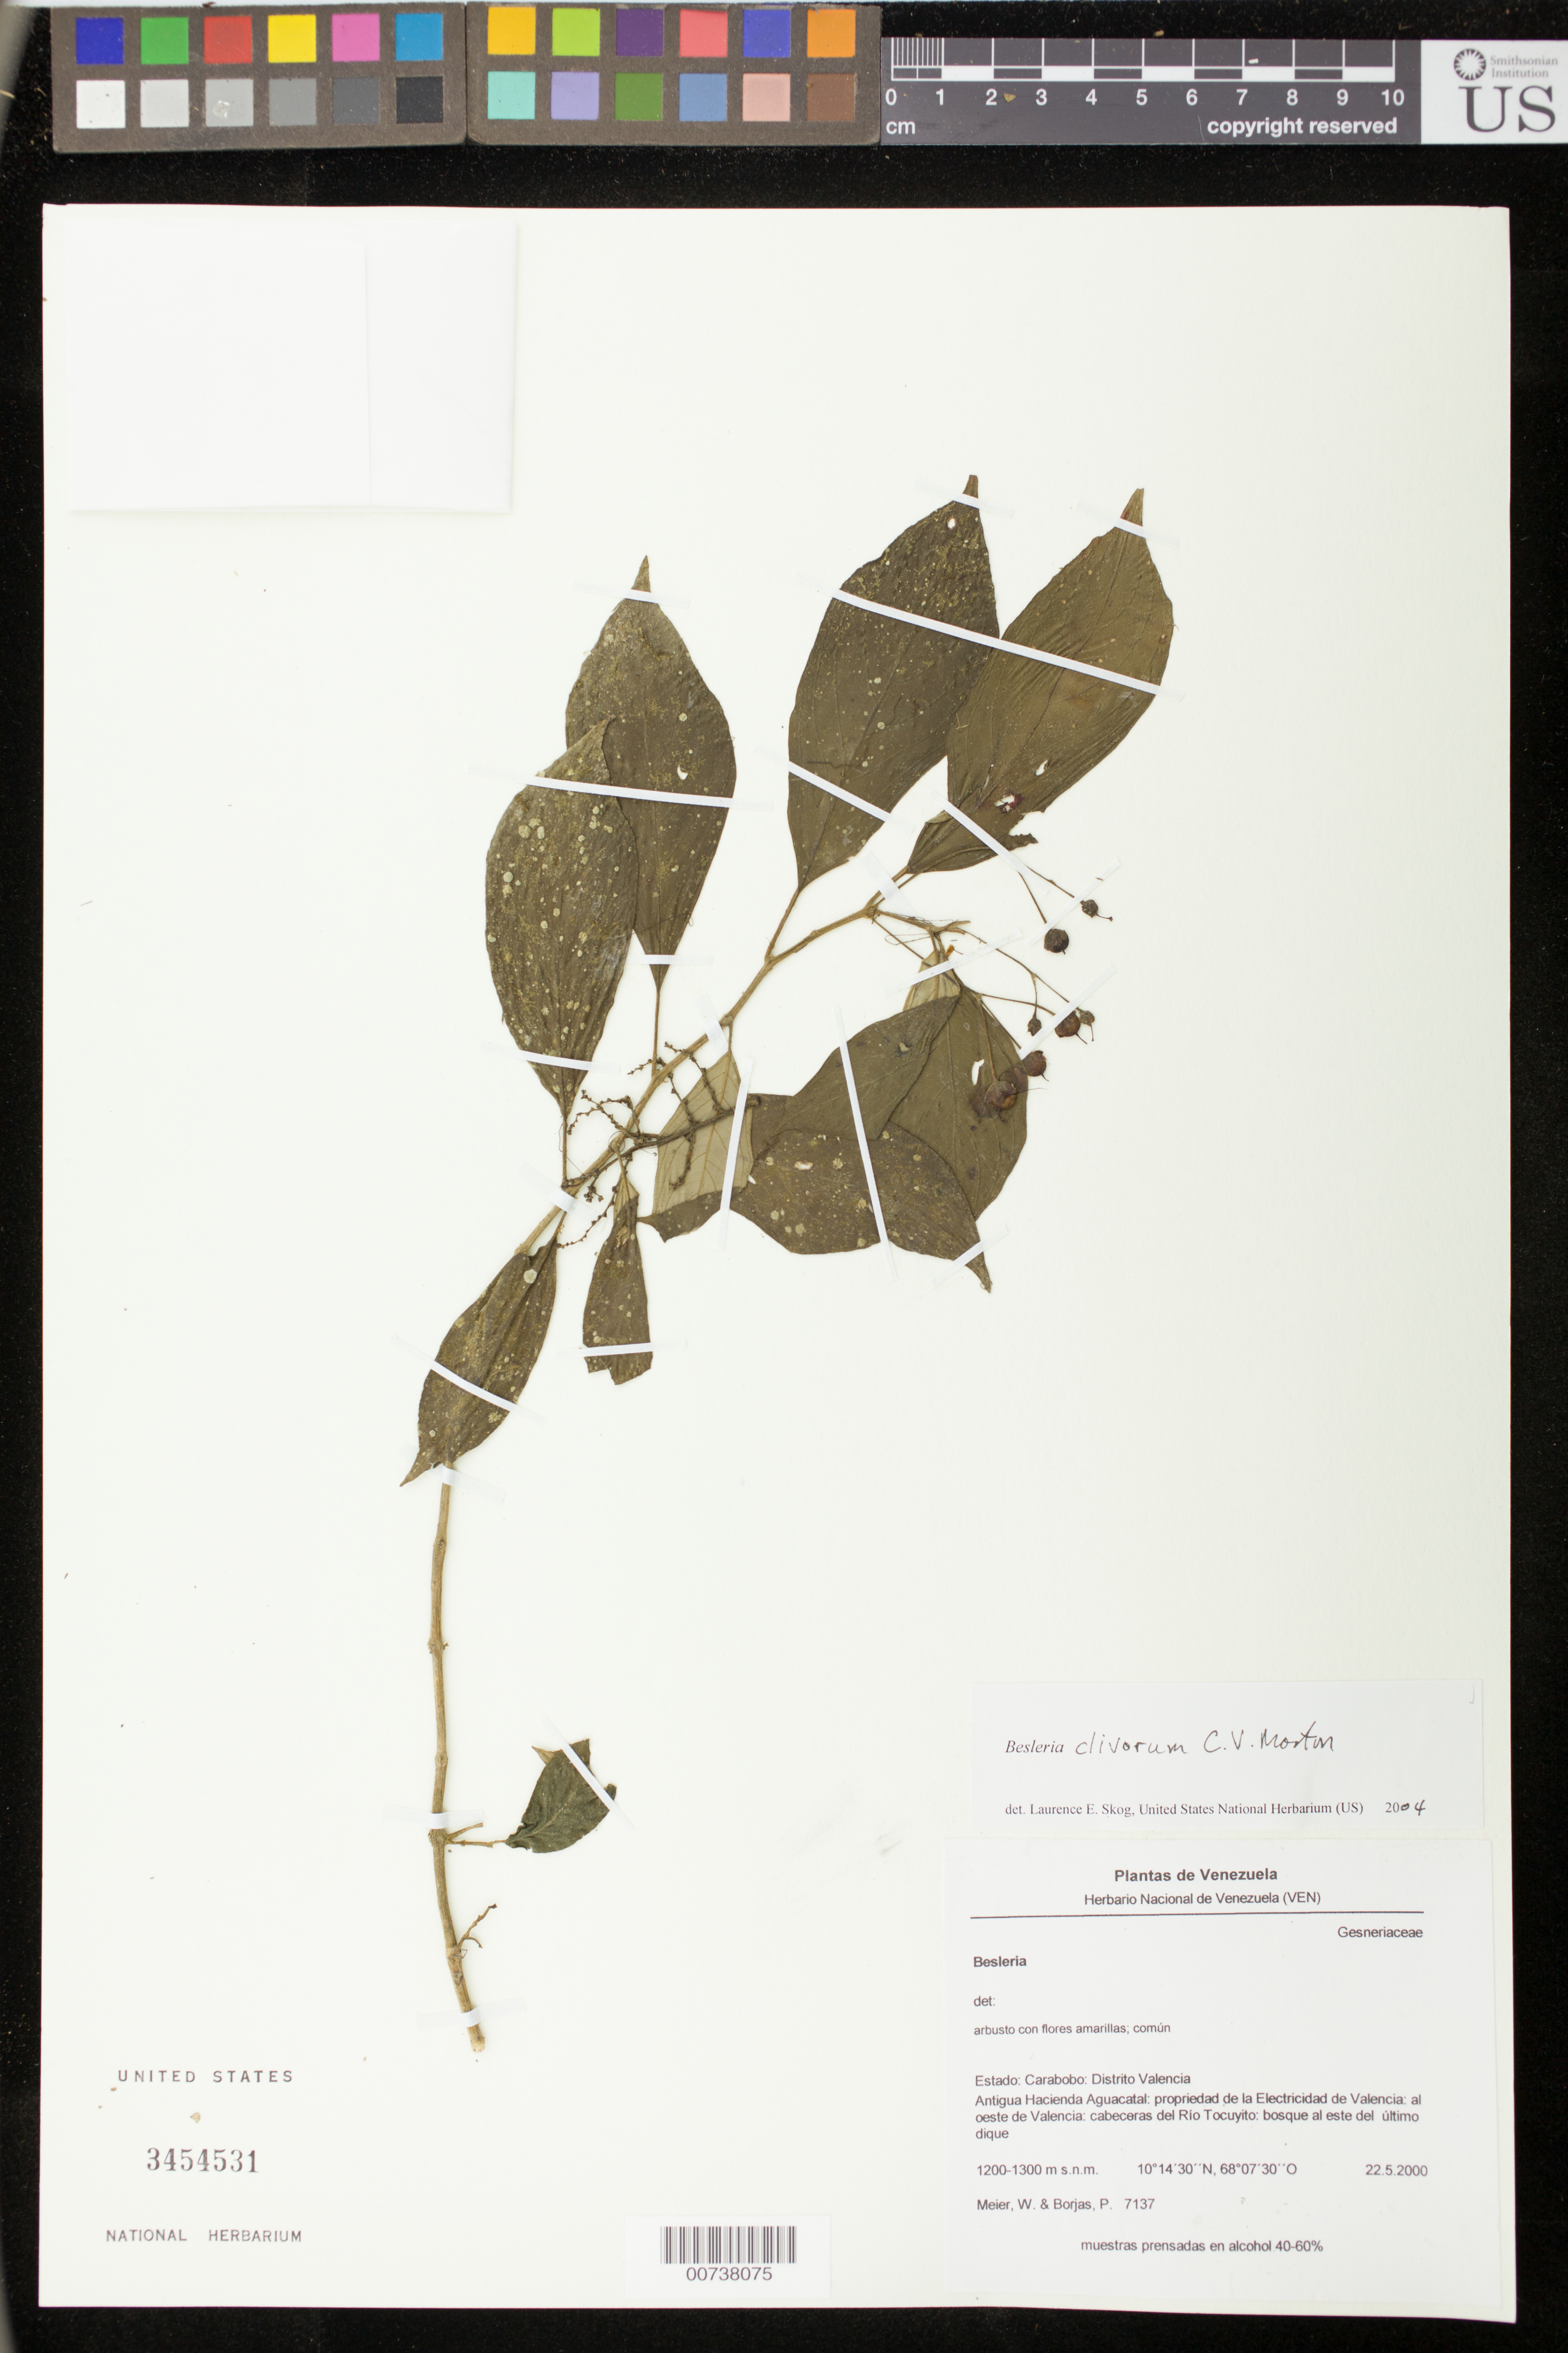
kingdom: Plantae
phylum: Tracheophyta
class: Magnoliopsida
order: Lamiales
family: Gesneriaceae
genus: Besleria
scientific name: Besleria clivorum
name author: C.V. Morton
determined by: Skog, Laurence E.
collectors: W. Meier & P. Borjas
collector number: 7137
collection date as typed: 22 May 2000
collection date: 2000-05-22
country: Venezuela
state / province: Carabobo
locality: Distrito Valencia, Antigua Hacienda Aguacatal, propriedad de la Electricidad de Valencia, al oeste de Valencia, cabeceras del Rio Tocuyito, Bosque al este del último dique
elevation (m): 1200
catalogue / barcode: US 3454531